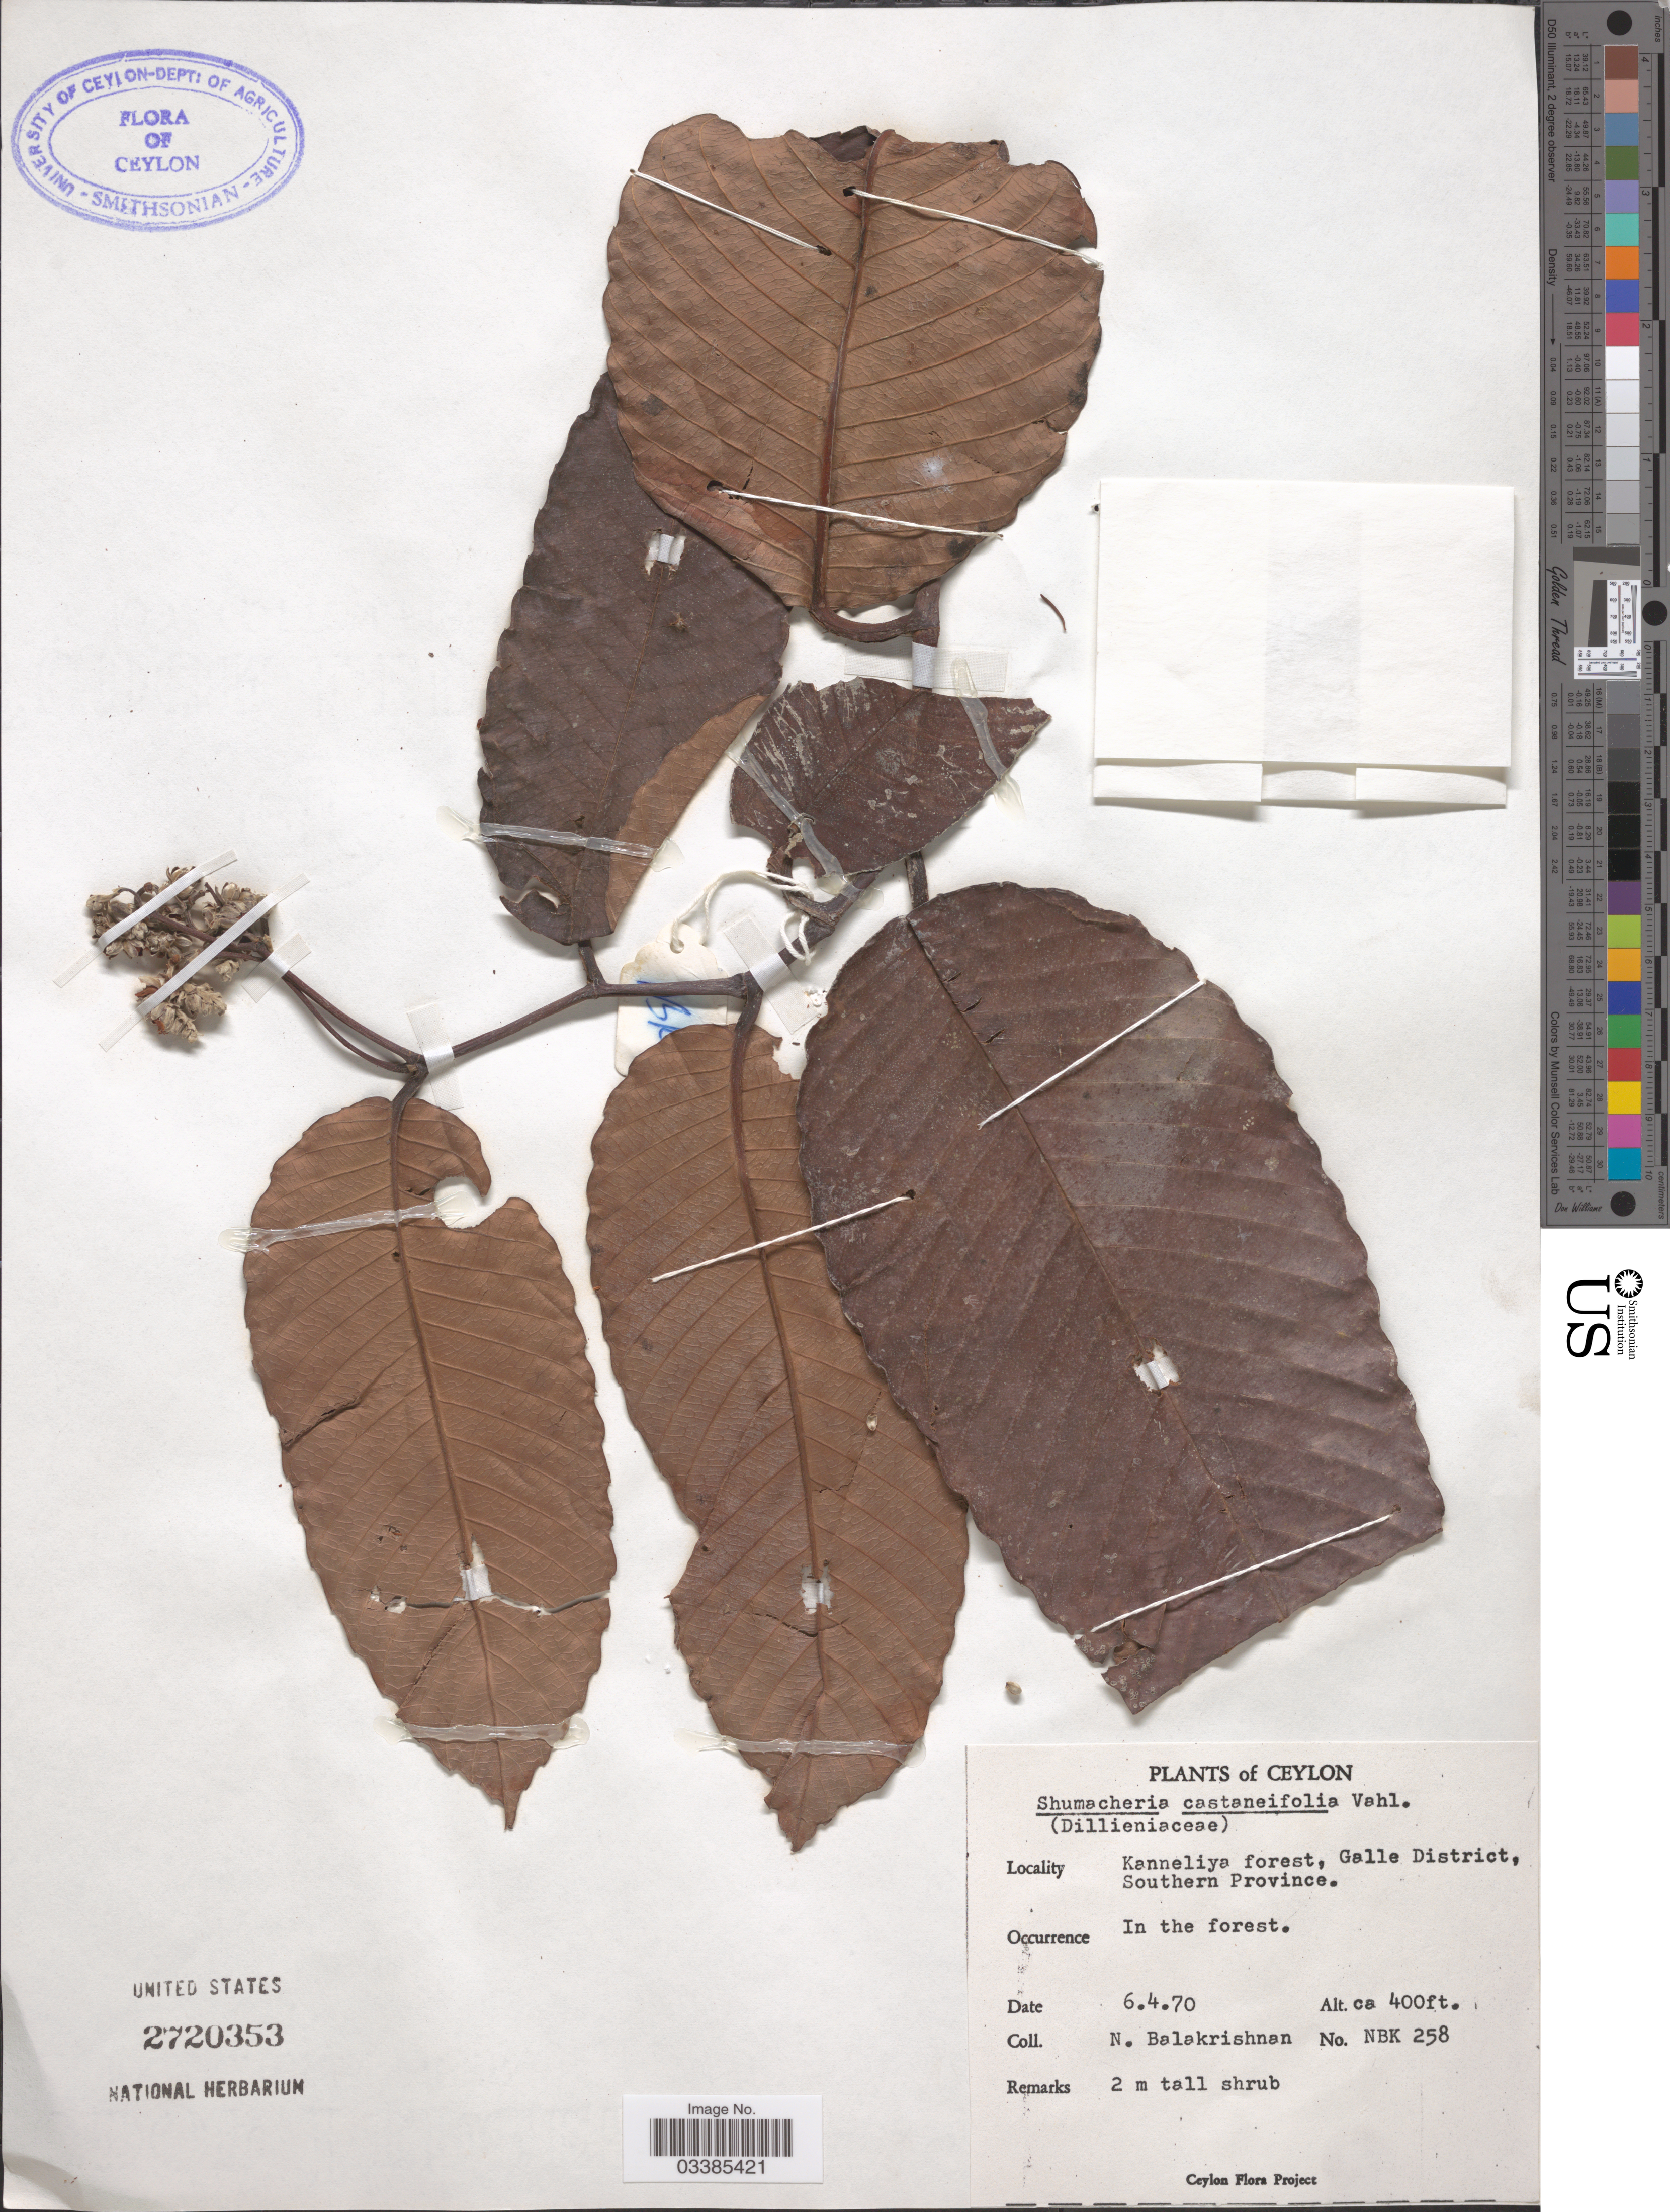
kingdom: Plantae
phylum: Tracheophyta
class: Magnoliopsida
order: Dilleniales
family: Dilleniaceae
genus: Schumacheria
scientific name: Schumacheria castaneifolia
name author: Vahl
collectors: N. Balakrishnan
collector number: NBK 258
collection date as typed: Transcribed d/m/y: 6/4/70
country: Sri Lanka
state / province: Southern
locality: Ceylon. Kanneliya forest, Galle District.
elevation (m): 122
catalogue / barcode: US 2720353